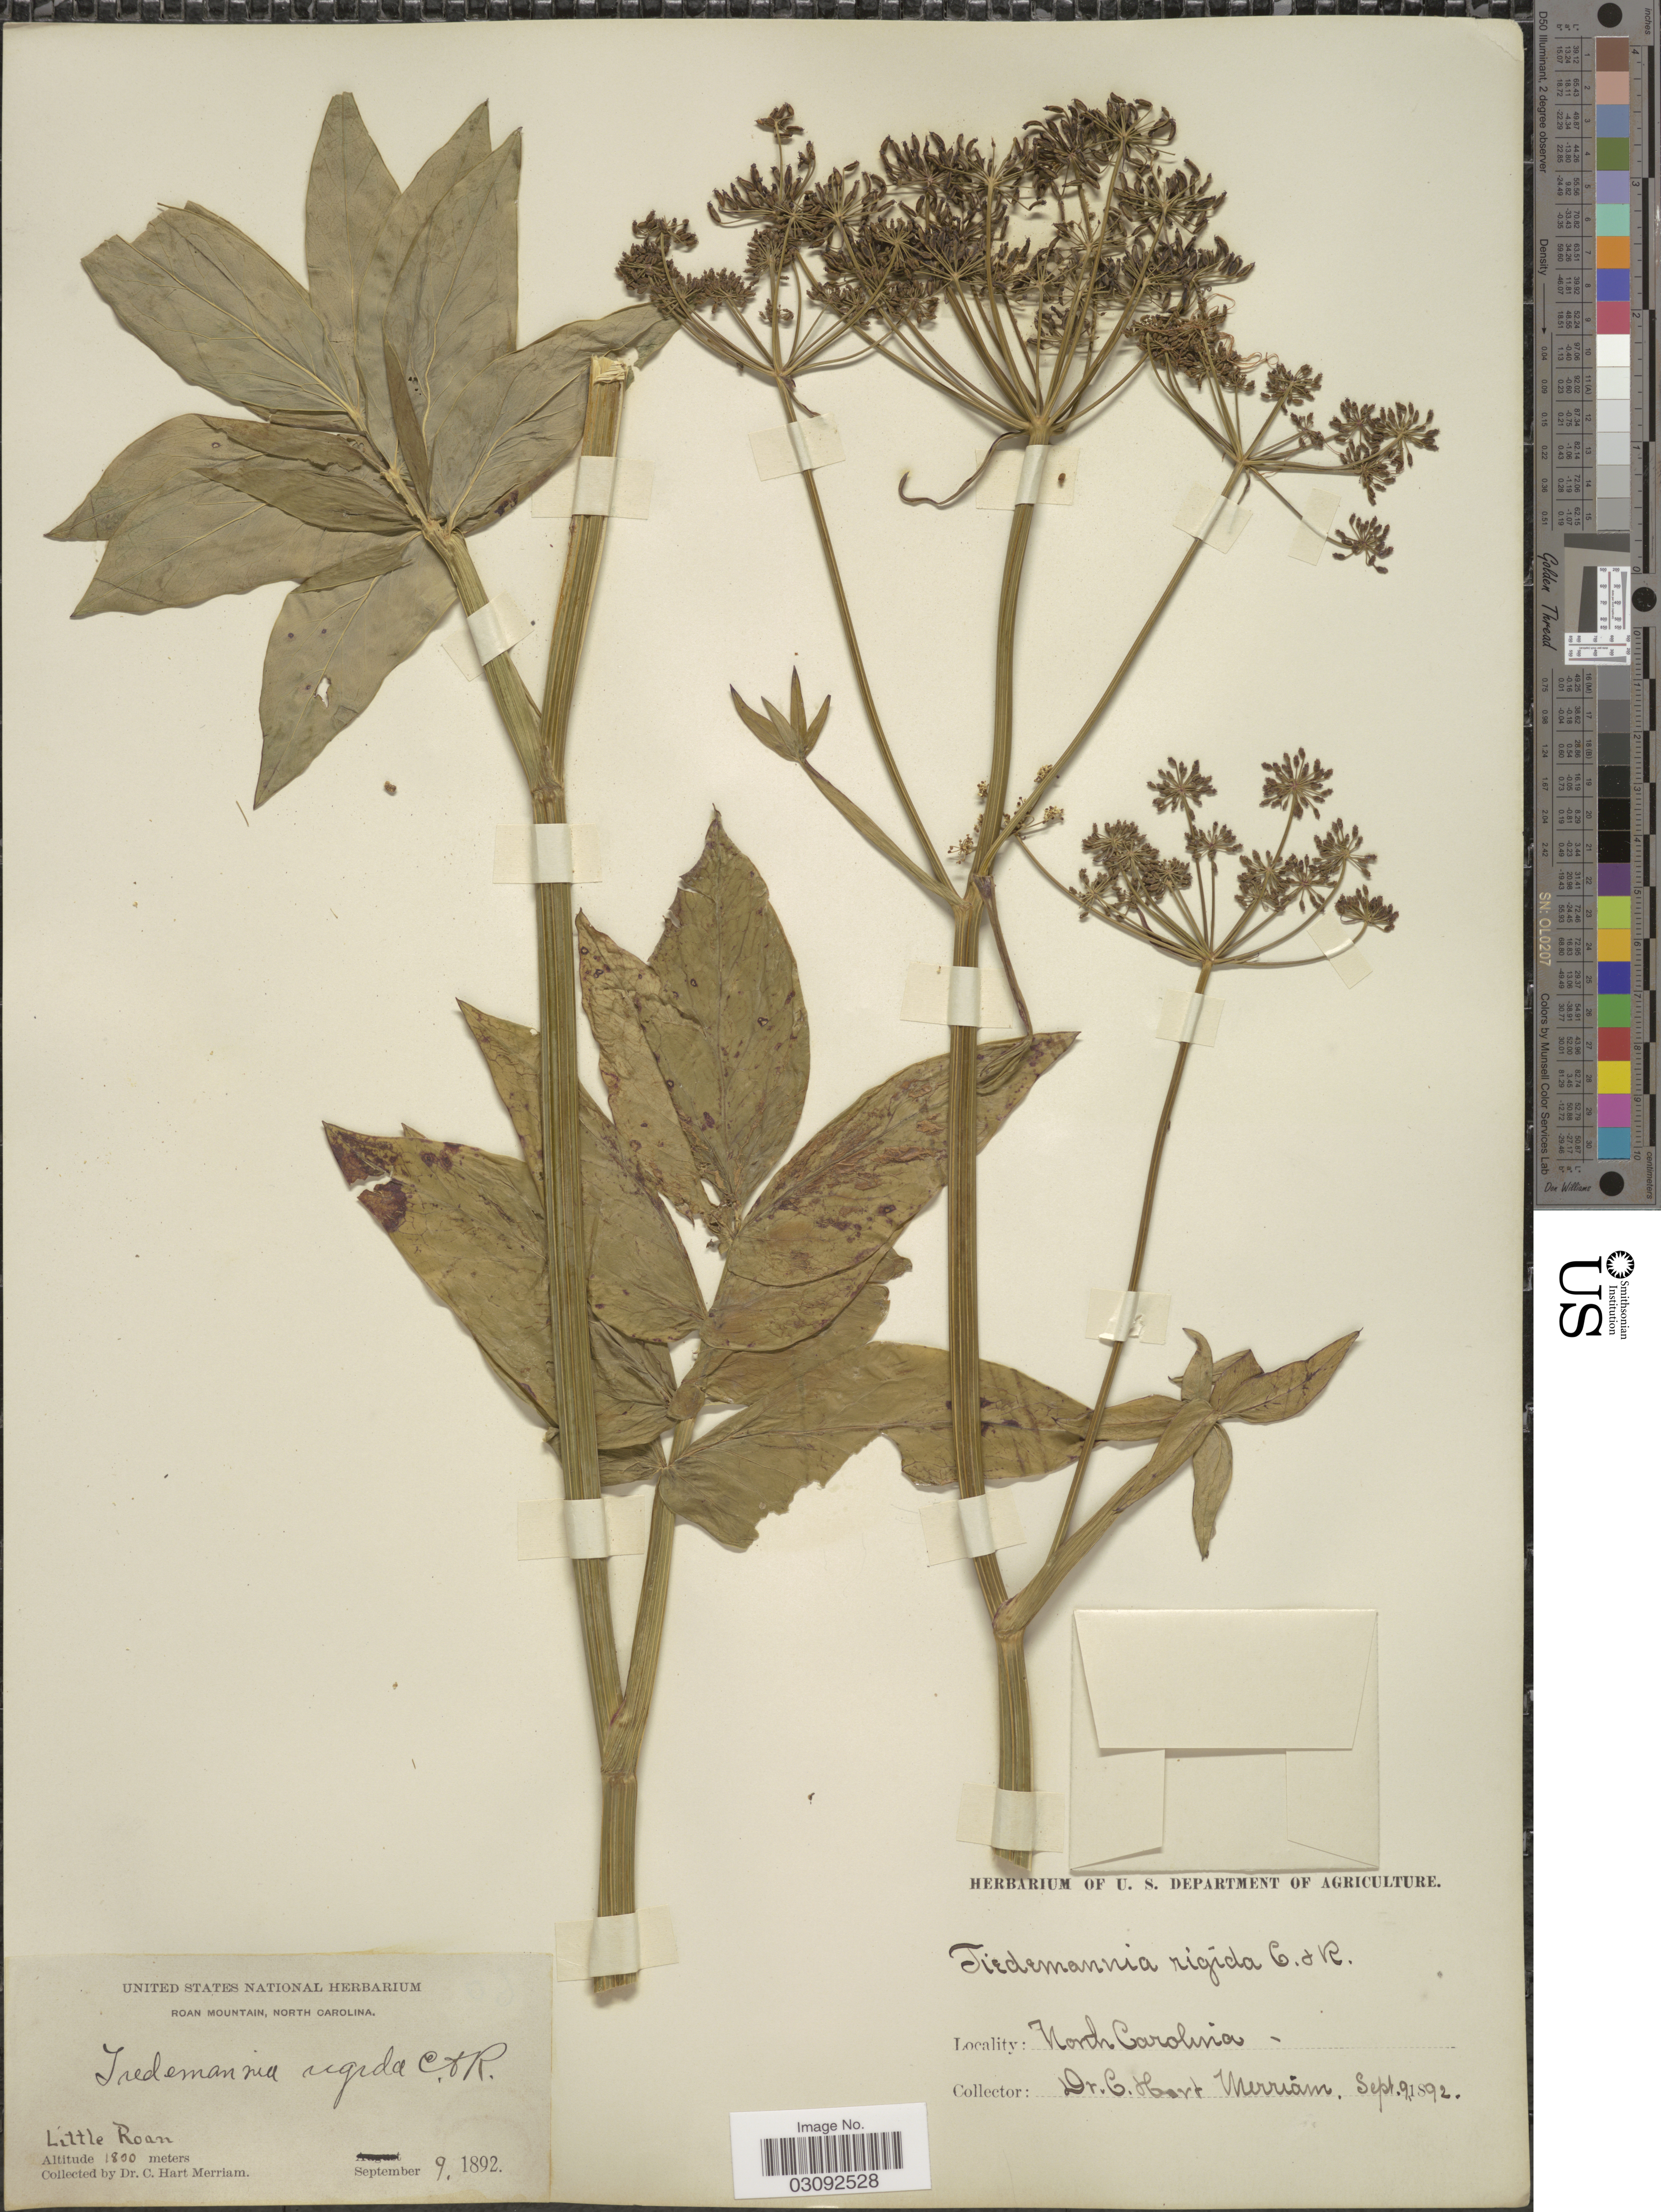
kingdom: Plantae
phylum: Tracheophyta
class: Magnoliopsida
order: Apiales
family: Apiaceae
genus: Oxypolis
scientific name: Oxypolis rigidior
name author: (L.) Raf.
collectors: C. Merriam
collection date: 1892-09-09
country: United States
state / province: North Carolina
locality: Roan Mountain. Little Roan.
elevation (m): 1800